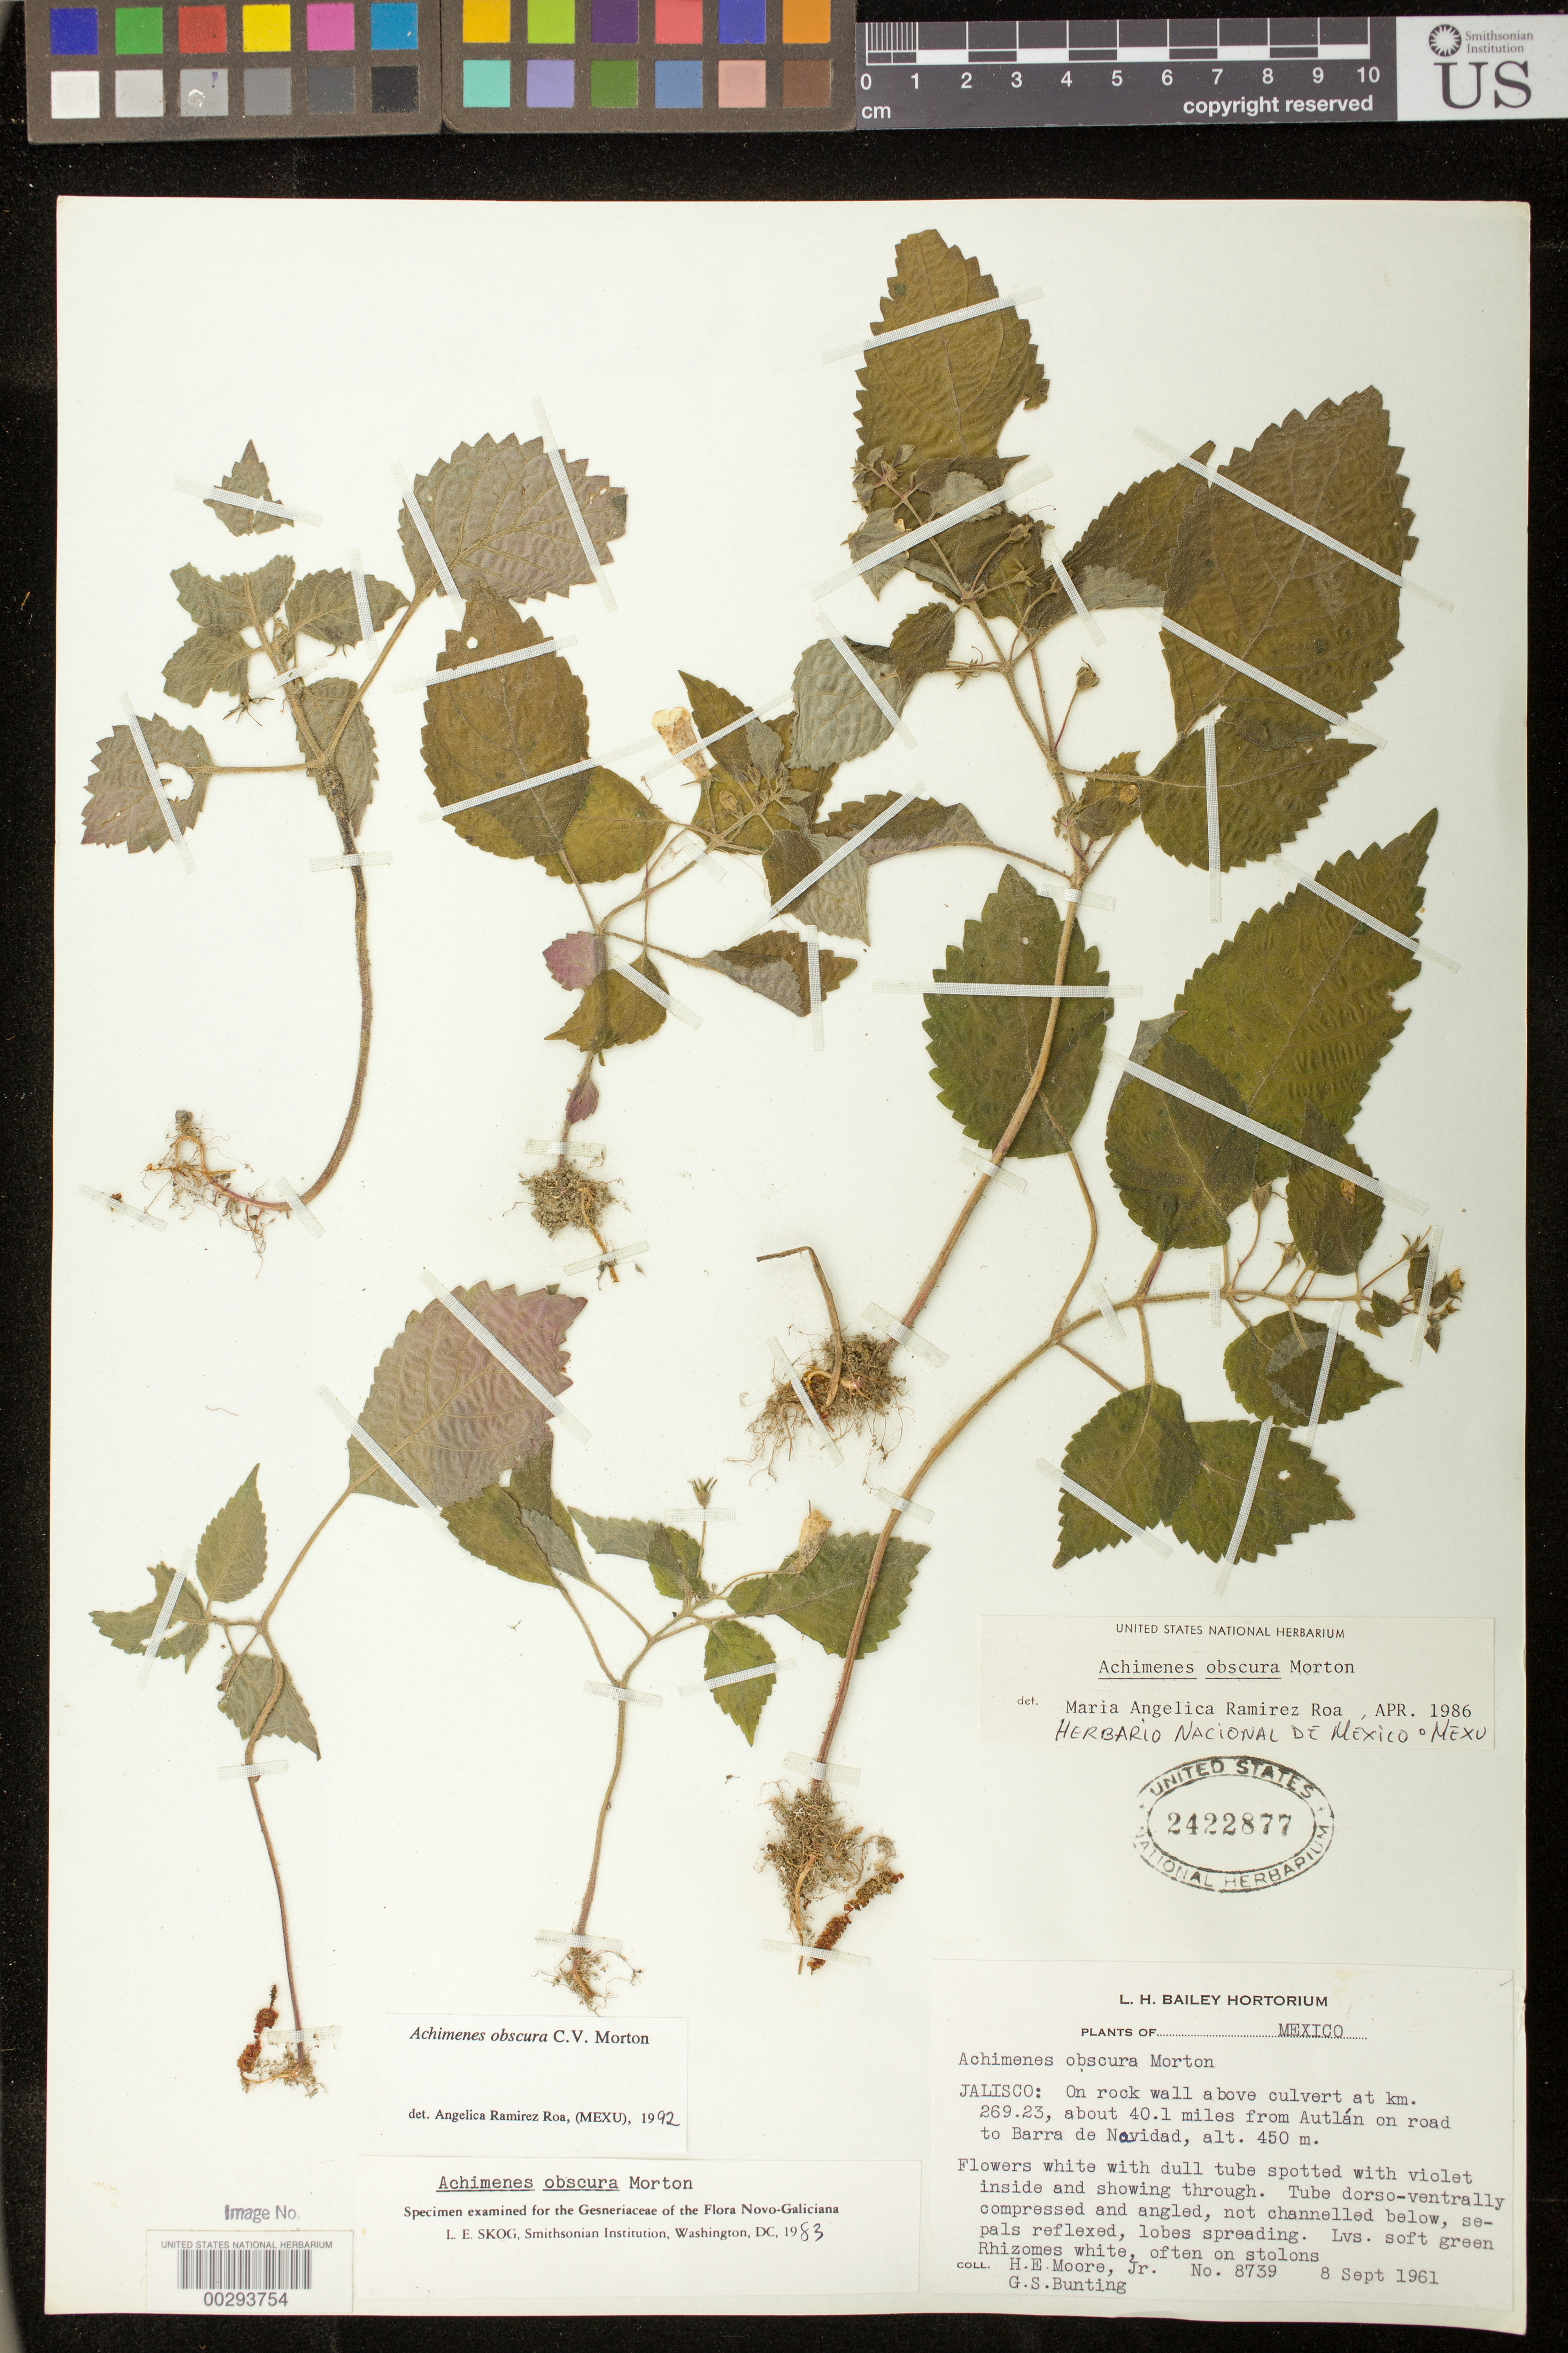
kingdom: Plantae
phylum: Tracheophyta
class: Magnoliopsida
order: Lamiales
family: Gesneriaceae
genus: Achimenes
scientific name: Achimenes obscura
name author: C.V. Morton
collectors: H. E. Moore & G. S. Bunting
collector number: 8739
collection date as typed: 08 Sep 1961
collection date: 1961-09-08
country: Mexico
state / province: Jalisco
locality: On rock wall above culvert at km 269.23, about 40.1 mi from Autlan on road to Barra de Navidad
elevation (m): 450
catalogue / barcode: US 2422877